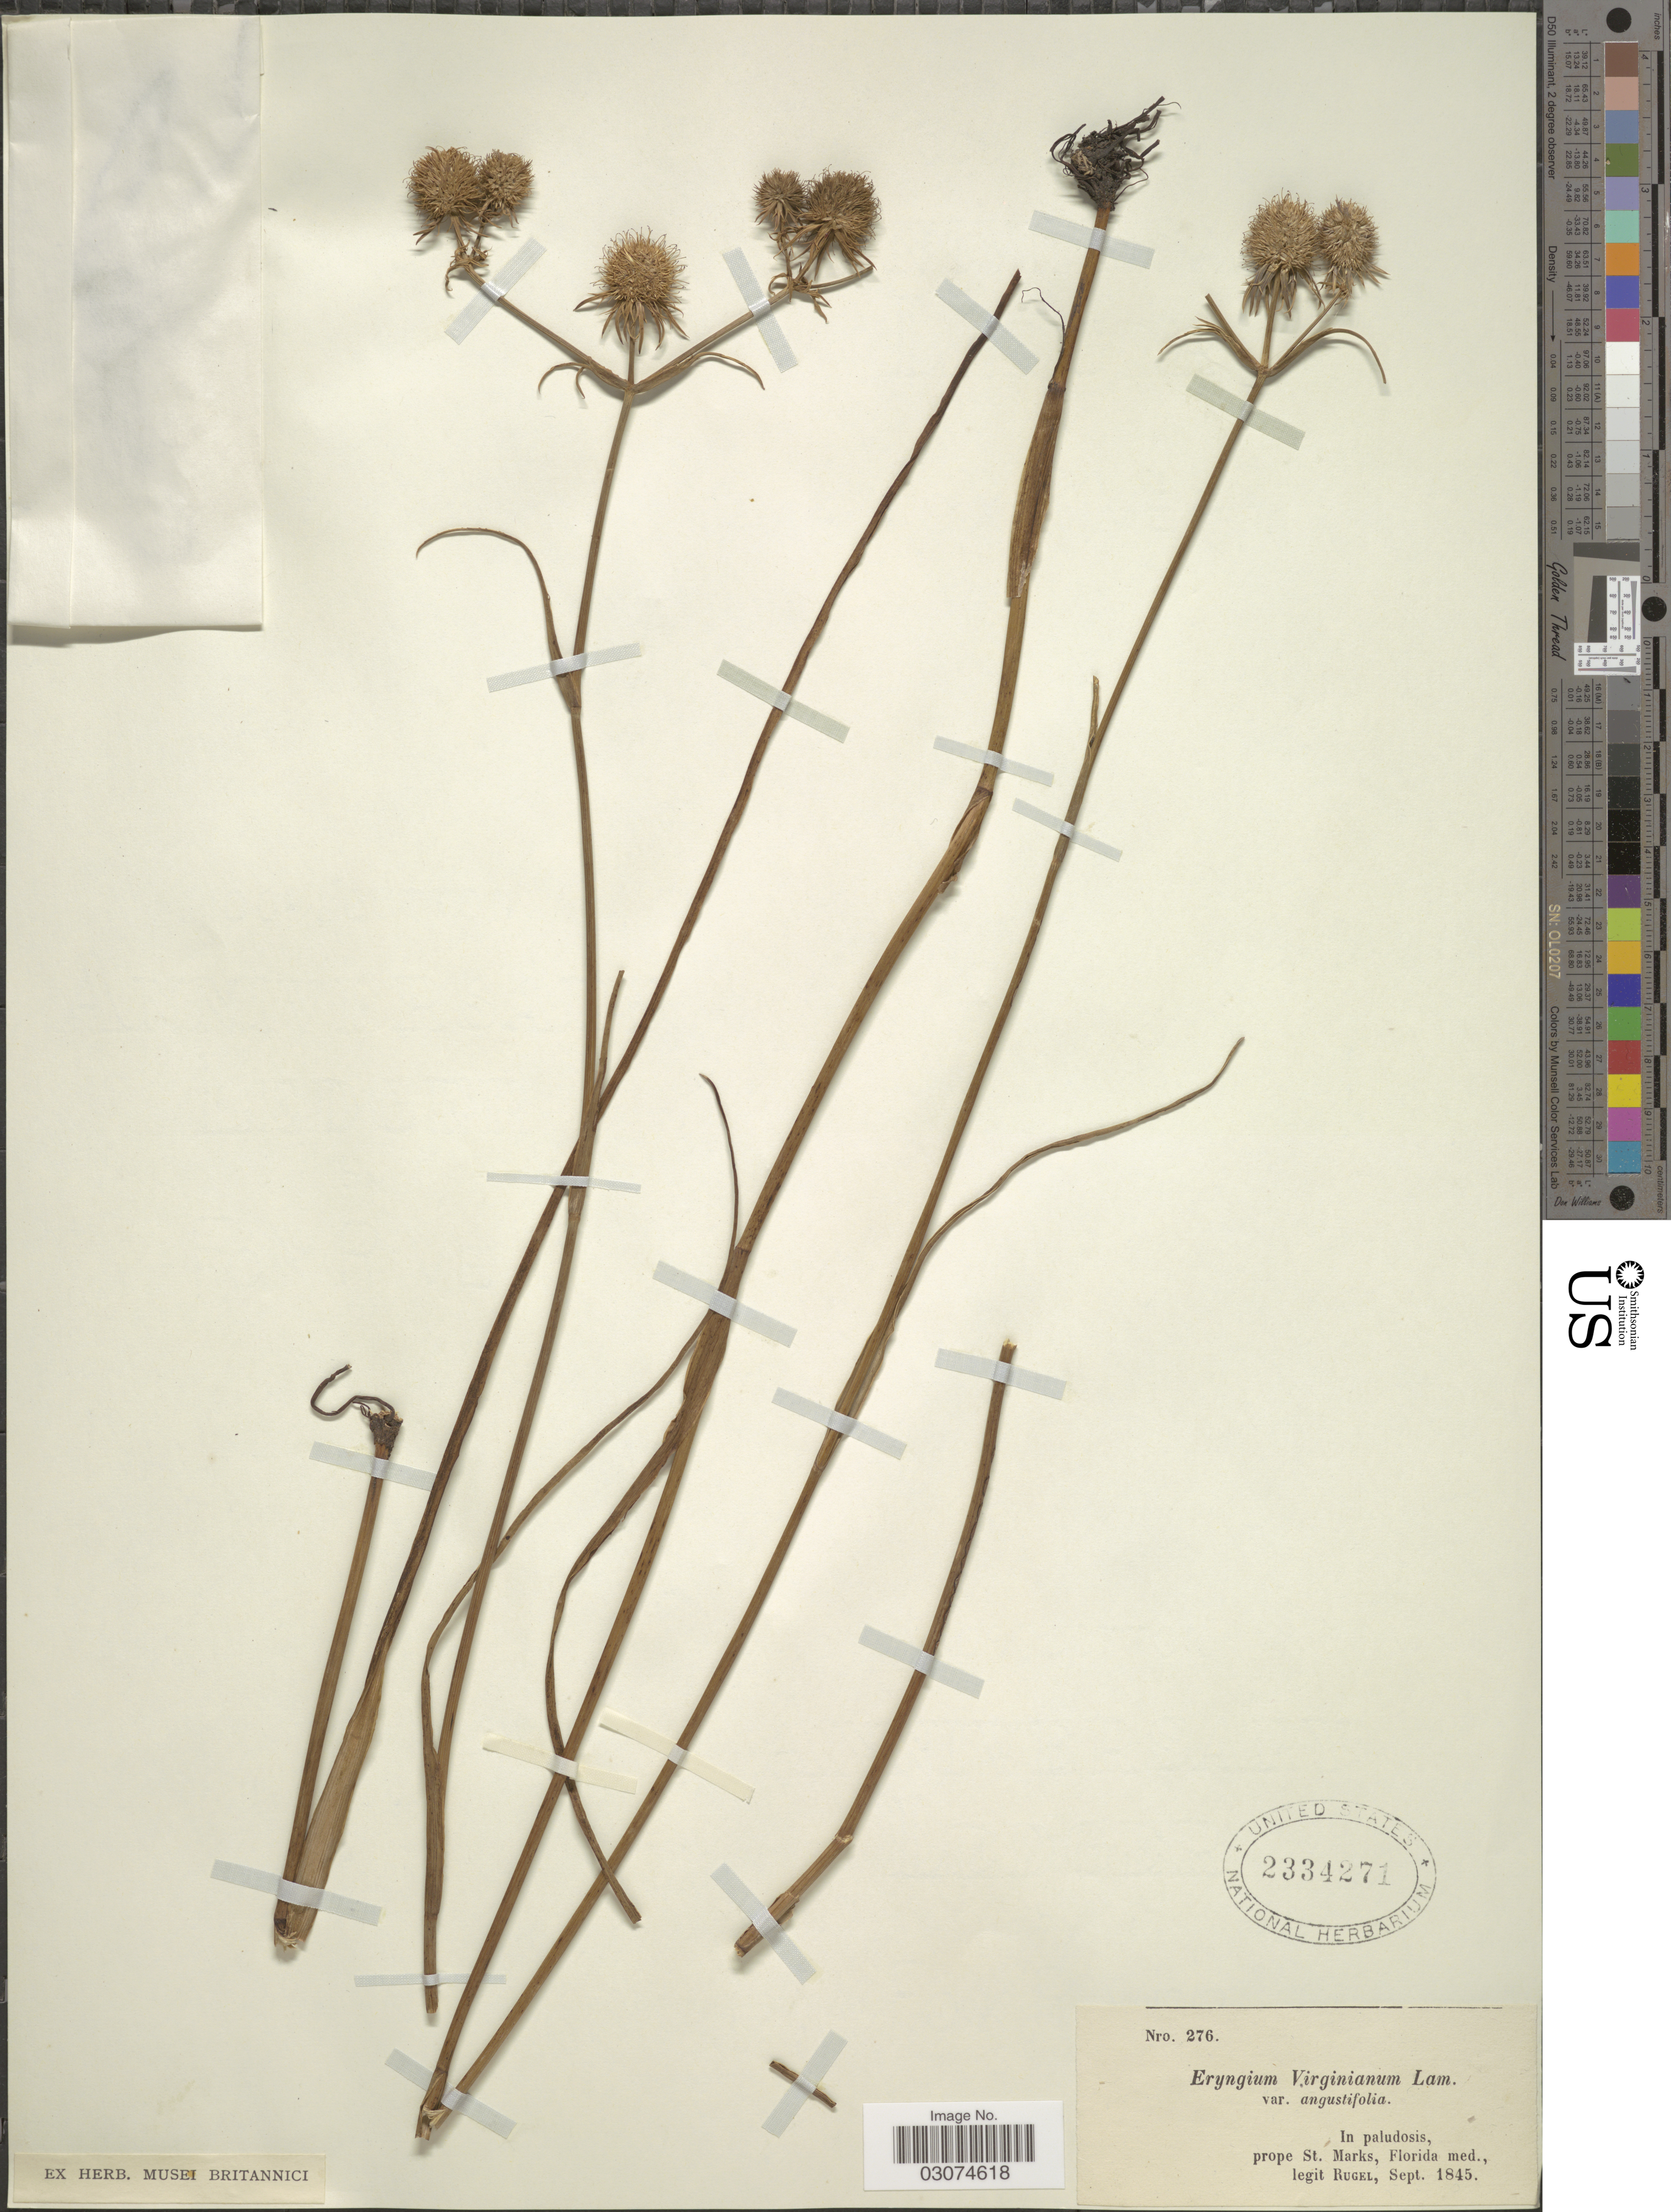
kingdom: Plantae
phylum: Tracheophyta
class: Magnoliopsida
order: Apiales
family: Apiaceae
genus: Eryngium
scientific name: Eryngium aquaticum var. ravenellii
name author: (A. Gray) Mathias & Constance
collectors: Rugel, --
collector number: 276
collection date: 1845-09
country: United States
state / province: Florida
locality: In paludosis, prope St. Marks, Florida med.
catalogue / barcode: US 2334271